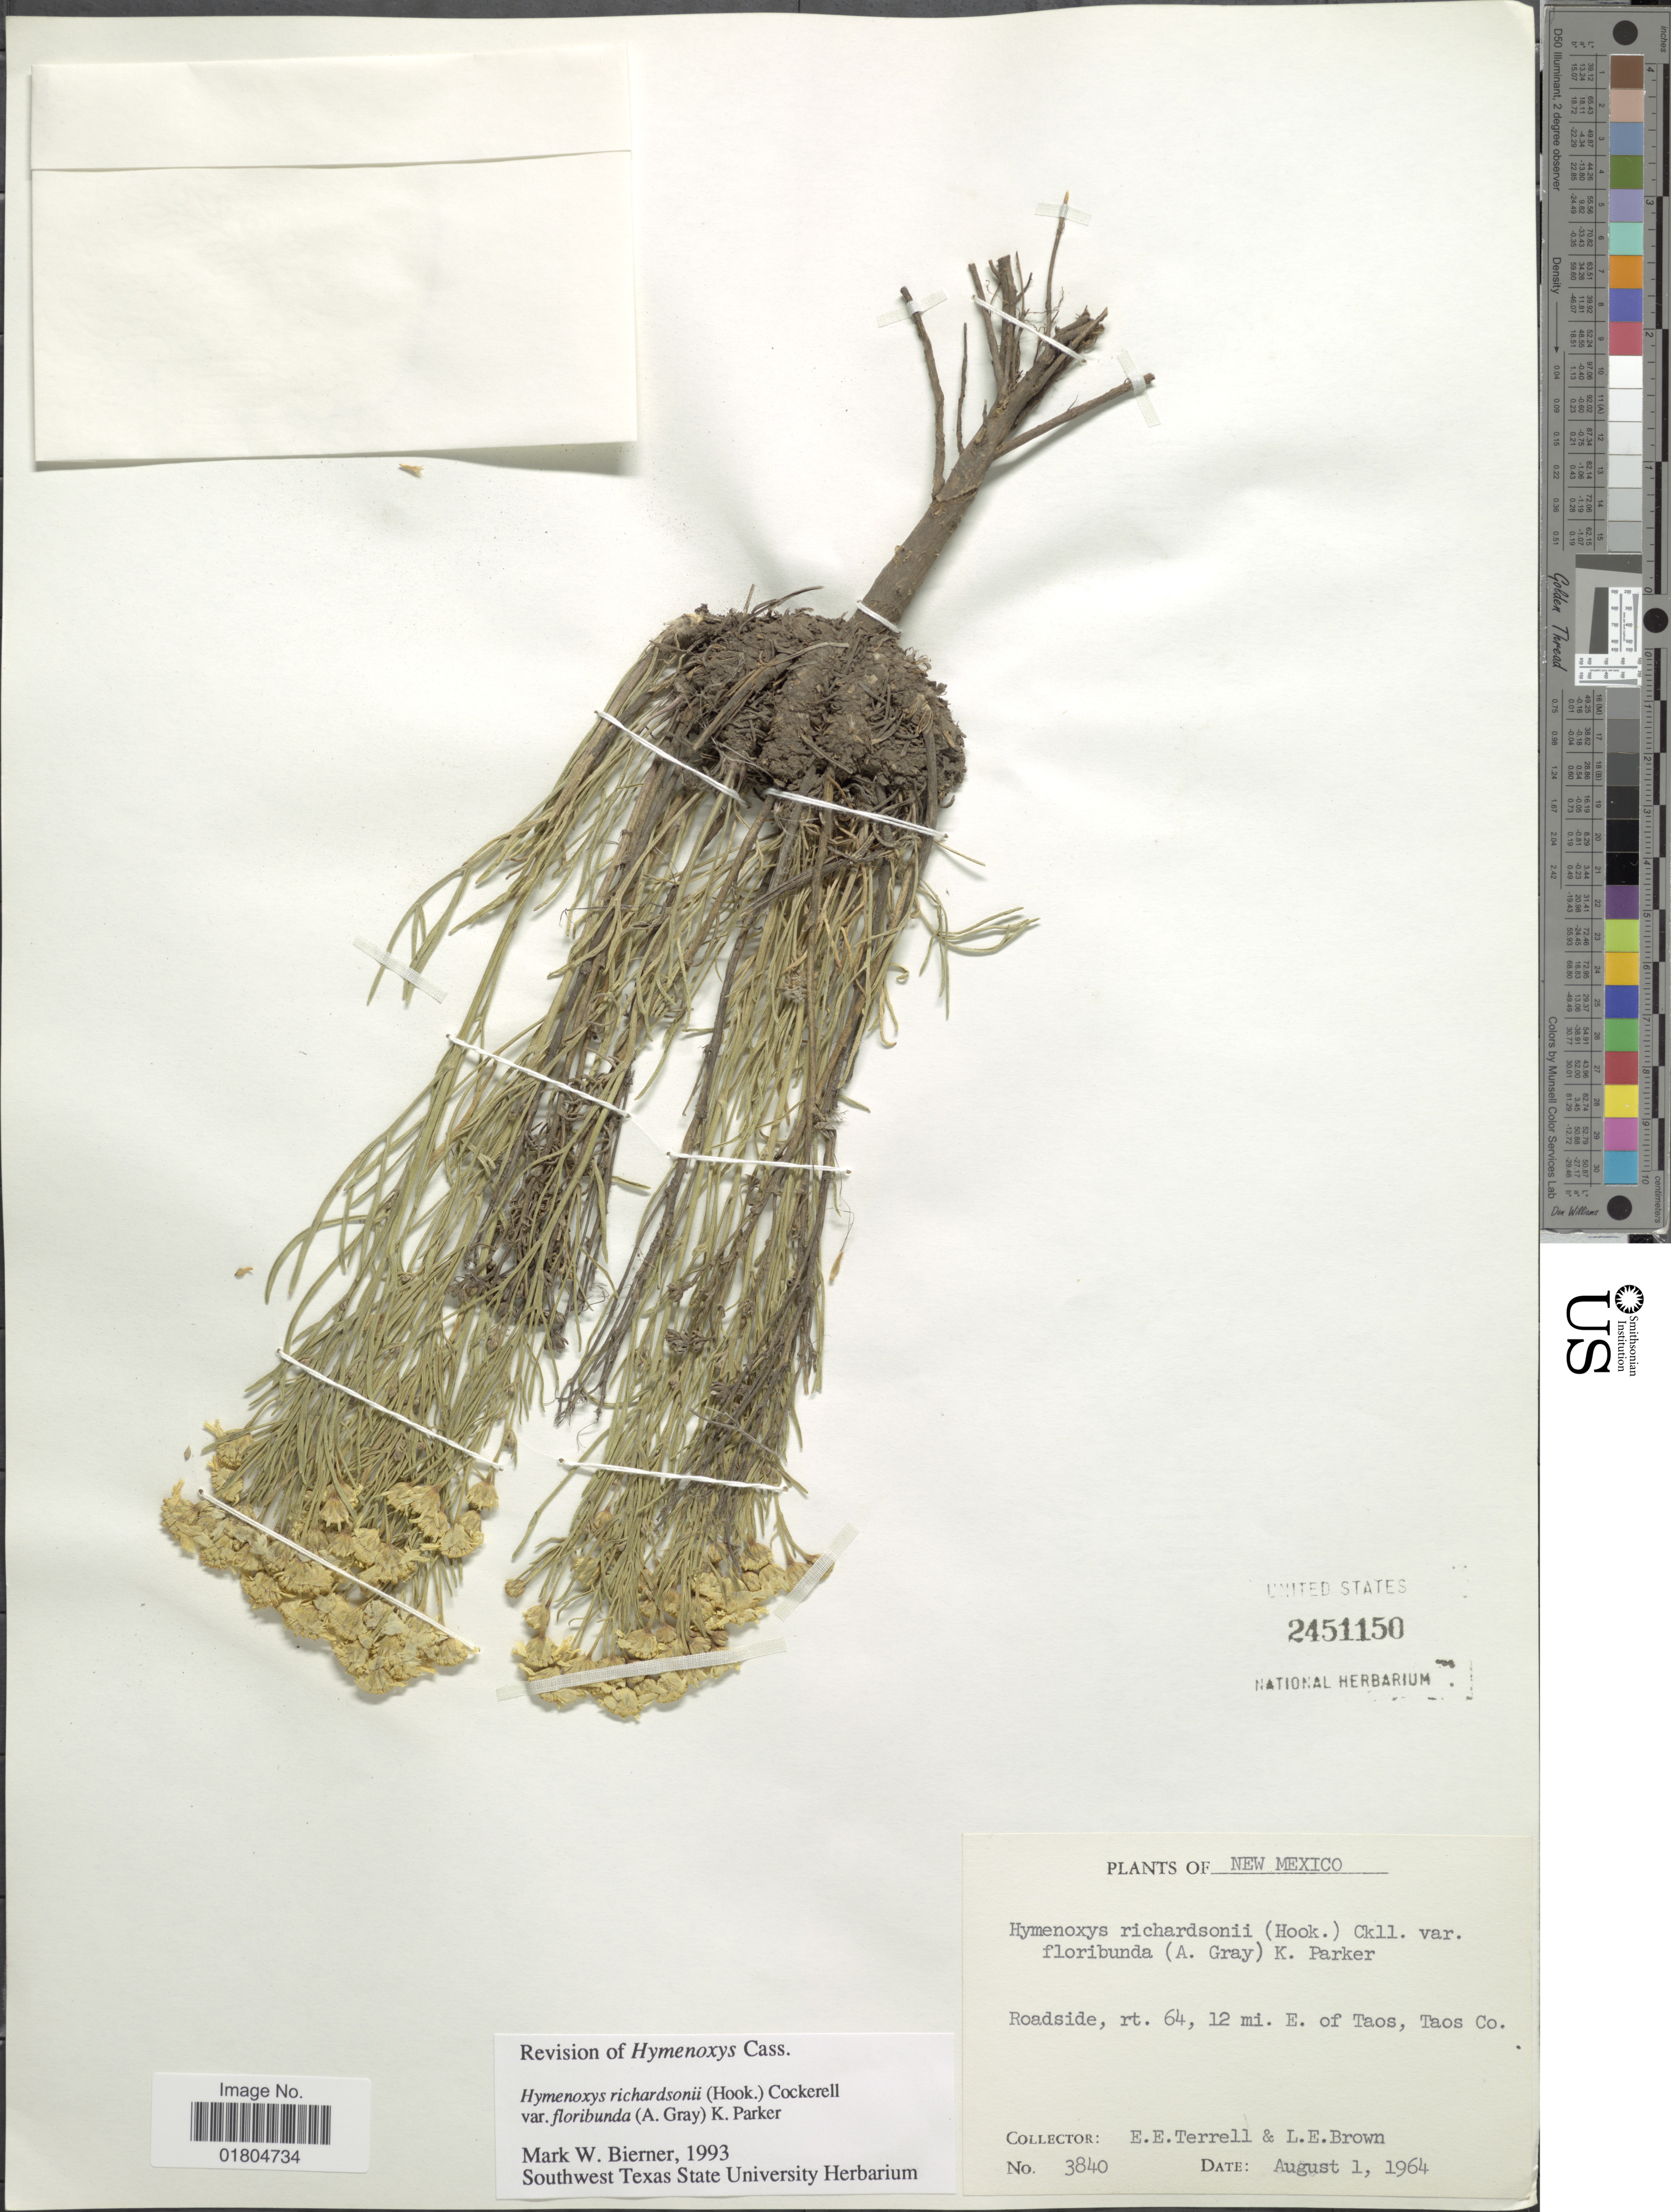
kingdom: Plantae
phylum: Tracheophyta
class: Magnoliopsida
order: Asterales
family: Asteraceae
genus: Hymenoxys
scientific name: Hymenoxys richardsonii var. floribunda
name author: (A. Gray) K.F. Parker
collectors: E. E. Terrell & L. E. Brown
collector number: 3840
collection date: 1964-08-01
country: United States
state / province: New Mexico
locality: Roadside, rt. 64, 12 mi. E. of Taos, Taos Co.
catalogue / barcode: US 2451150